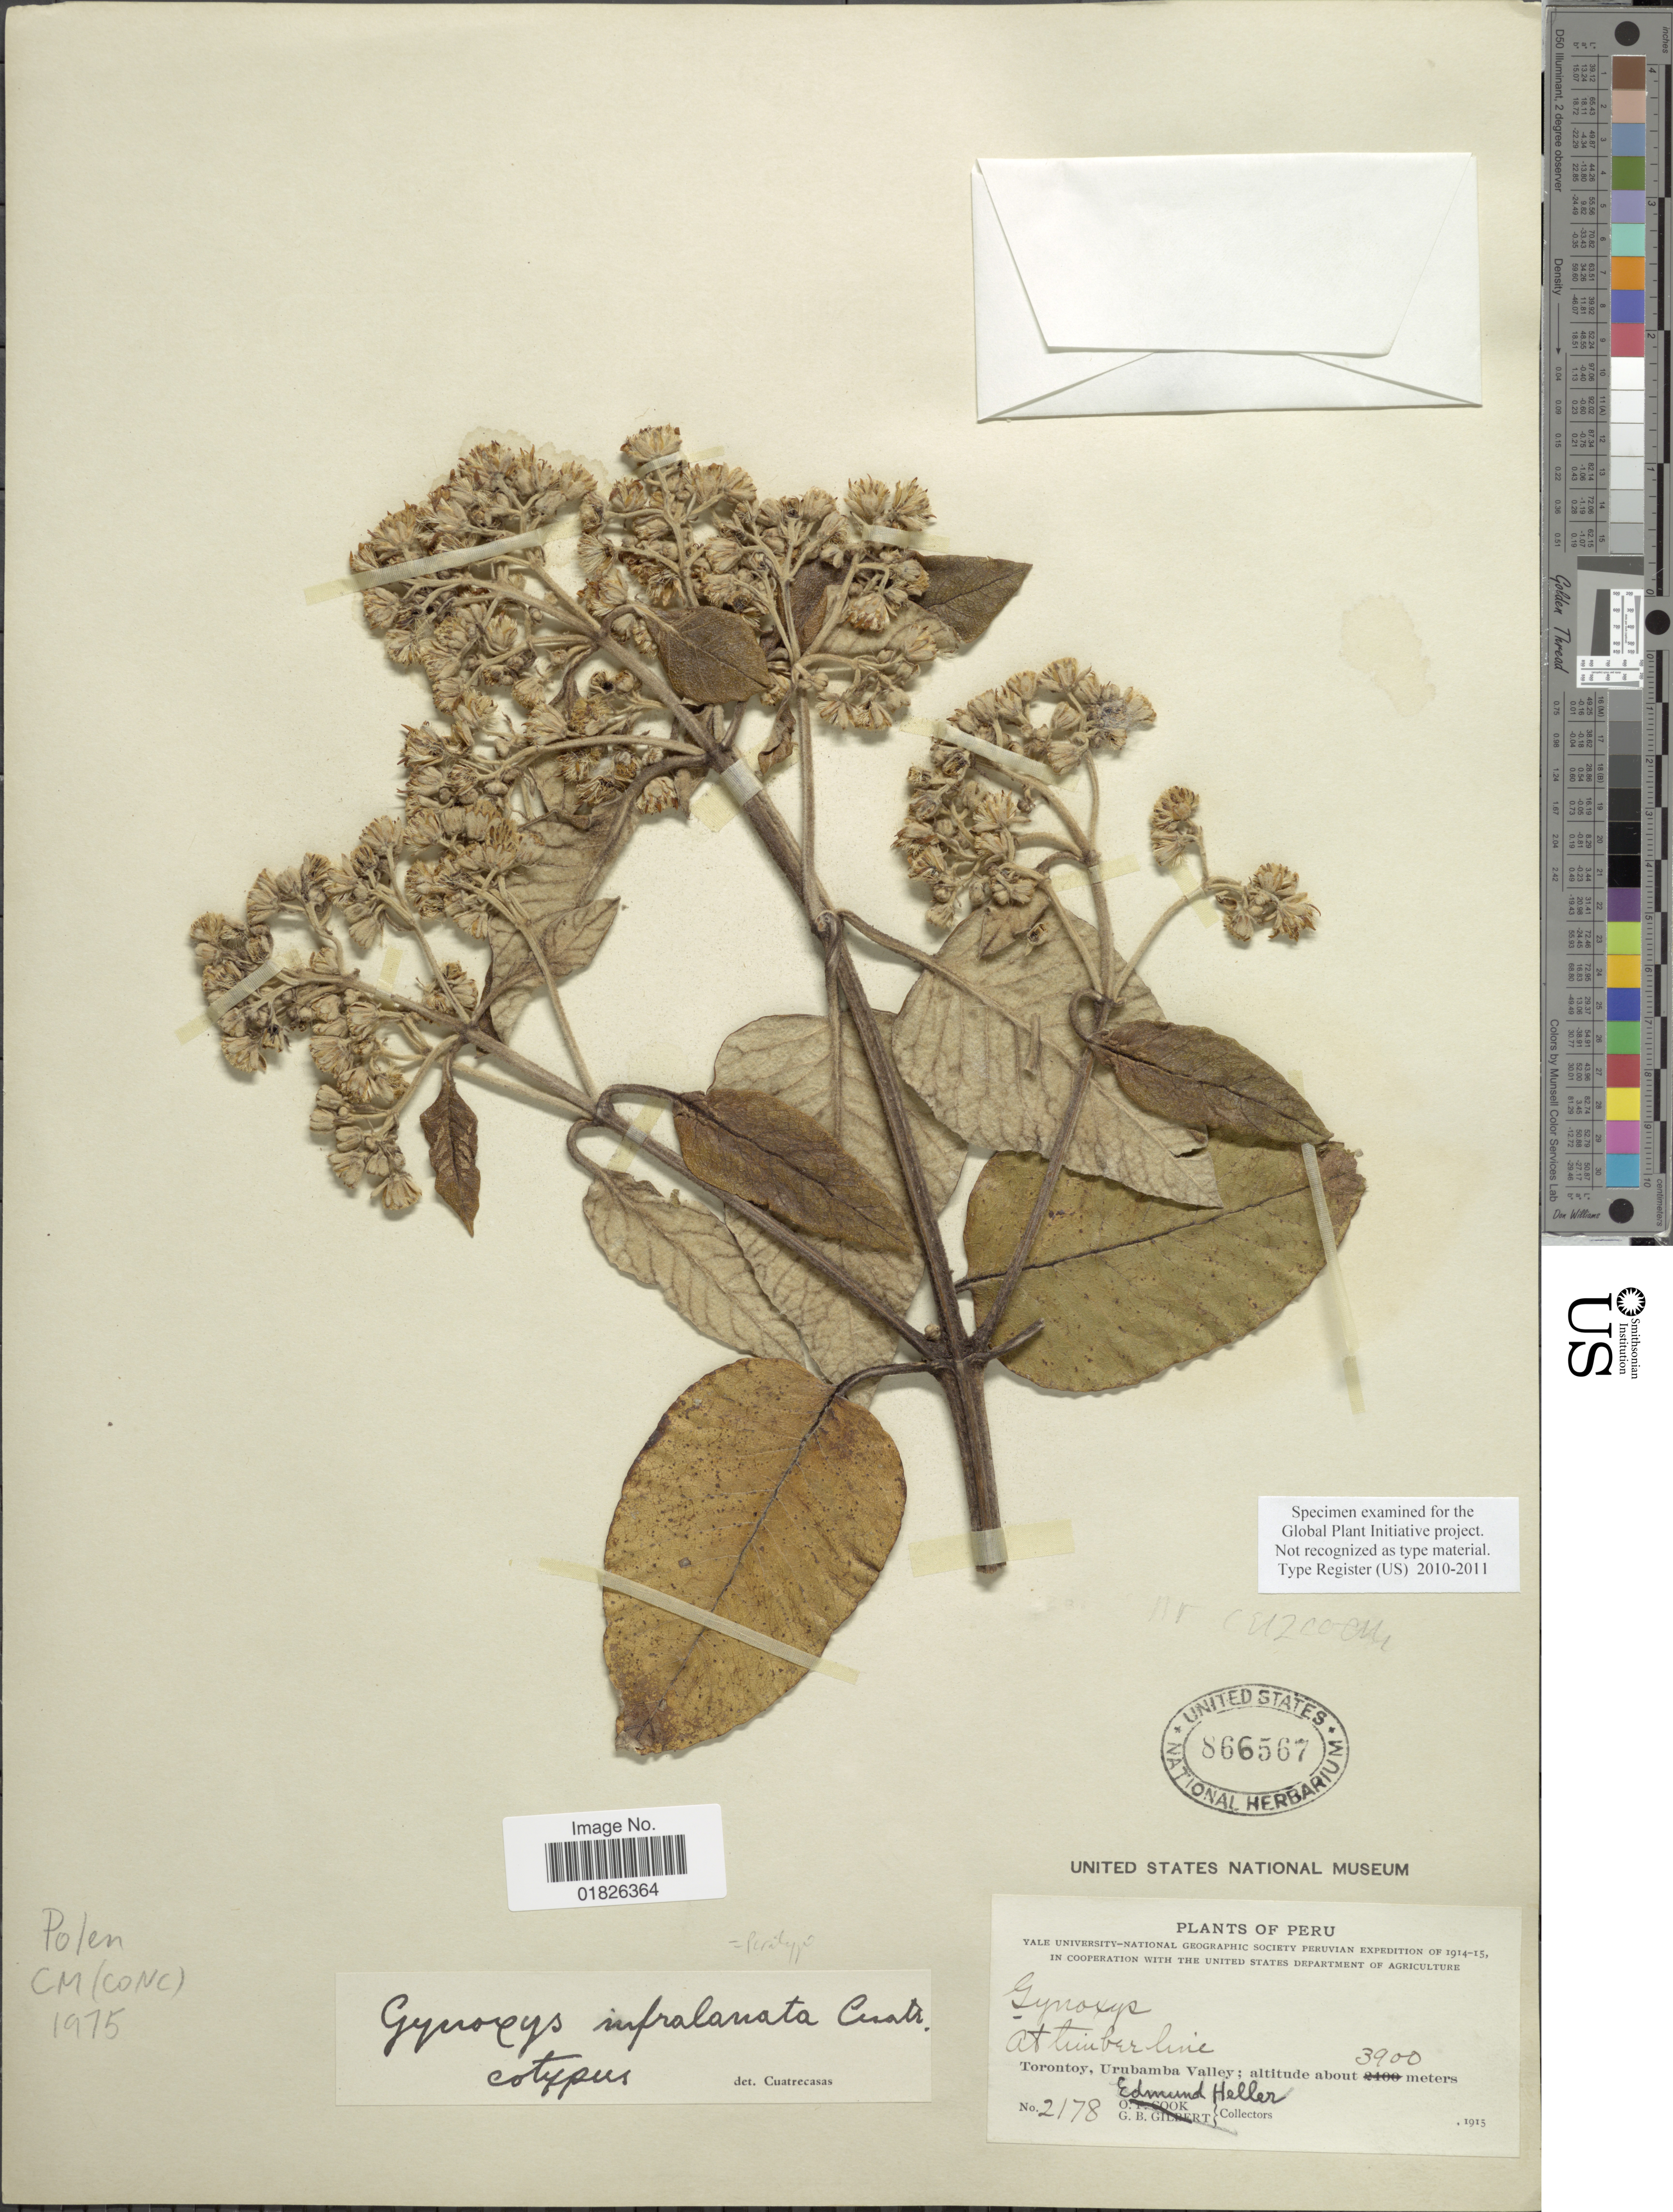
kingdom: Plantae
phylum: Tracheophyta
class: Magnoliopsida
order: Asterales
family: Asteraceae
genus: Gynoxys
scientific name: Gynoxys infralanata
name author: Cuatrec.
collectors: E. Heller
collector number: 2178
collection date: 1915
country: Peru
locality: Torontoy, Urubamba Valley.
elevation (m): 3900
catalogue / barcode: US 866567